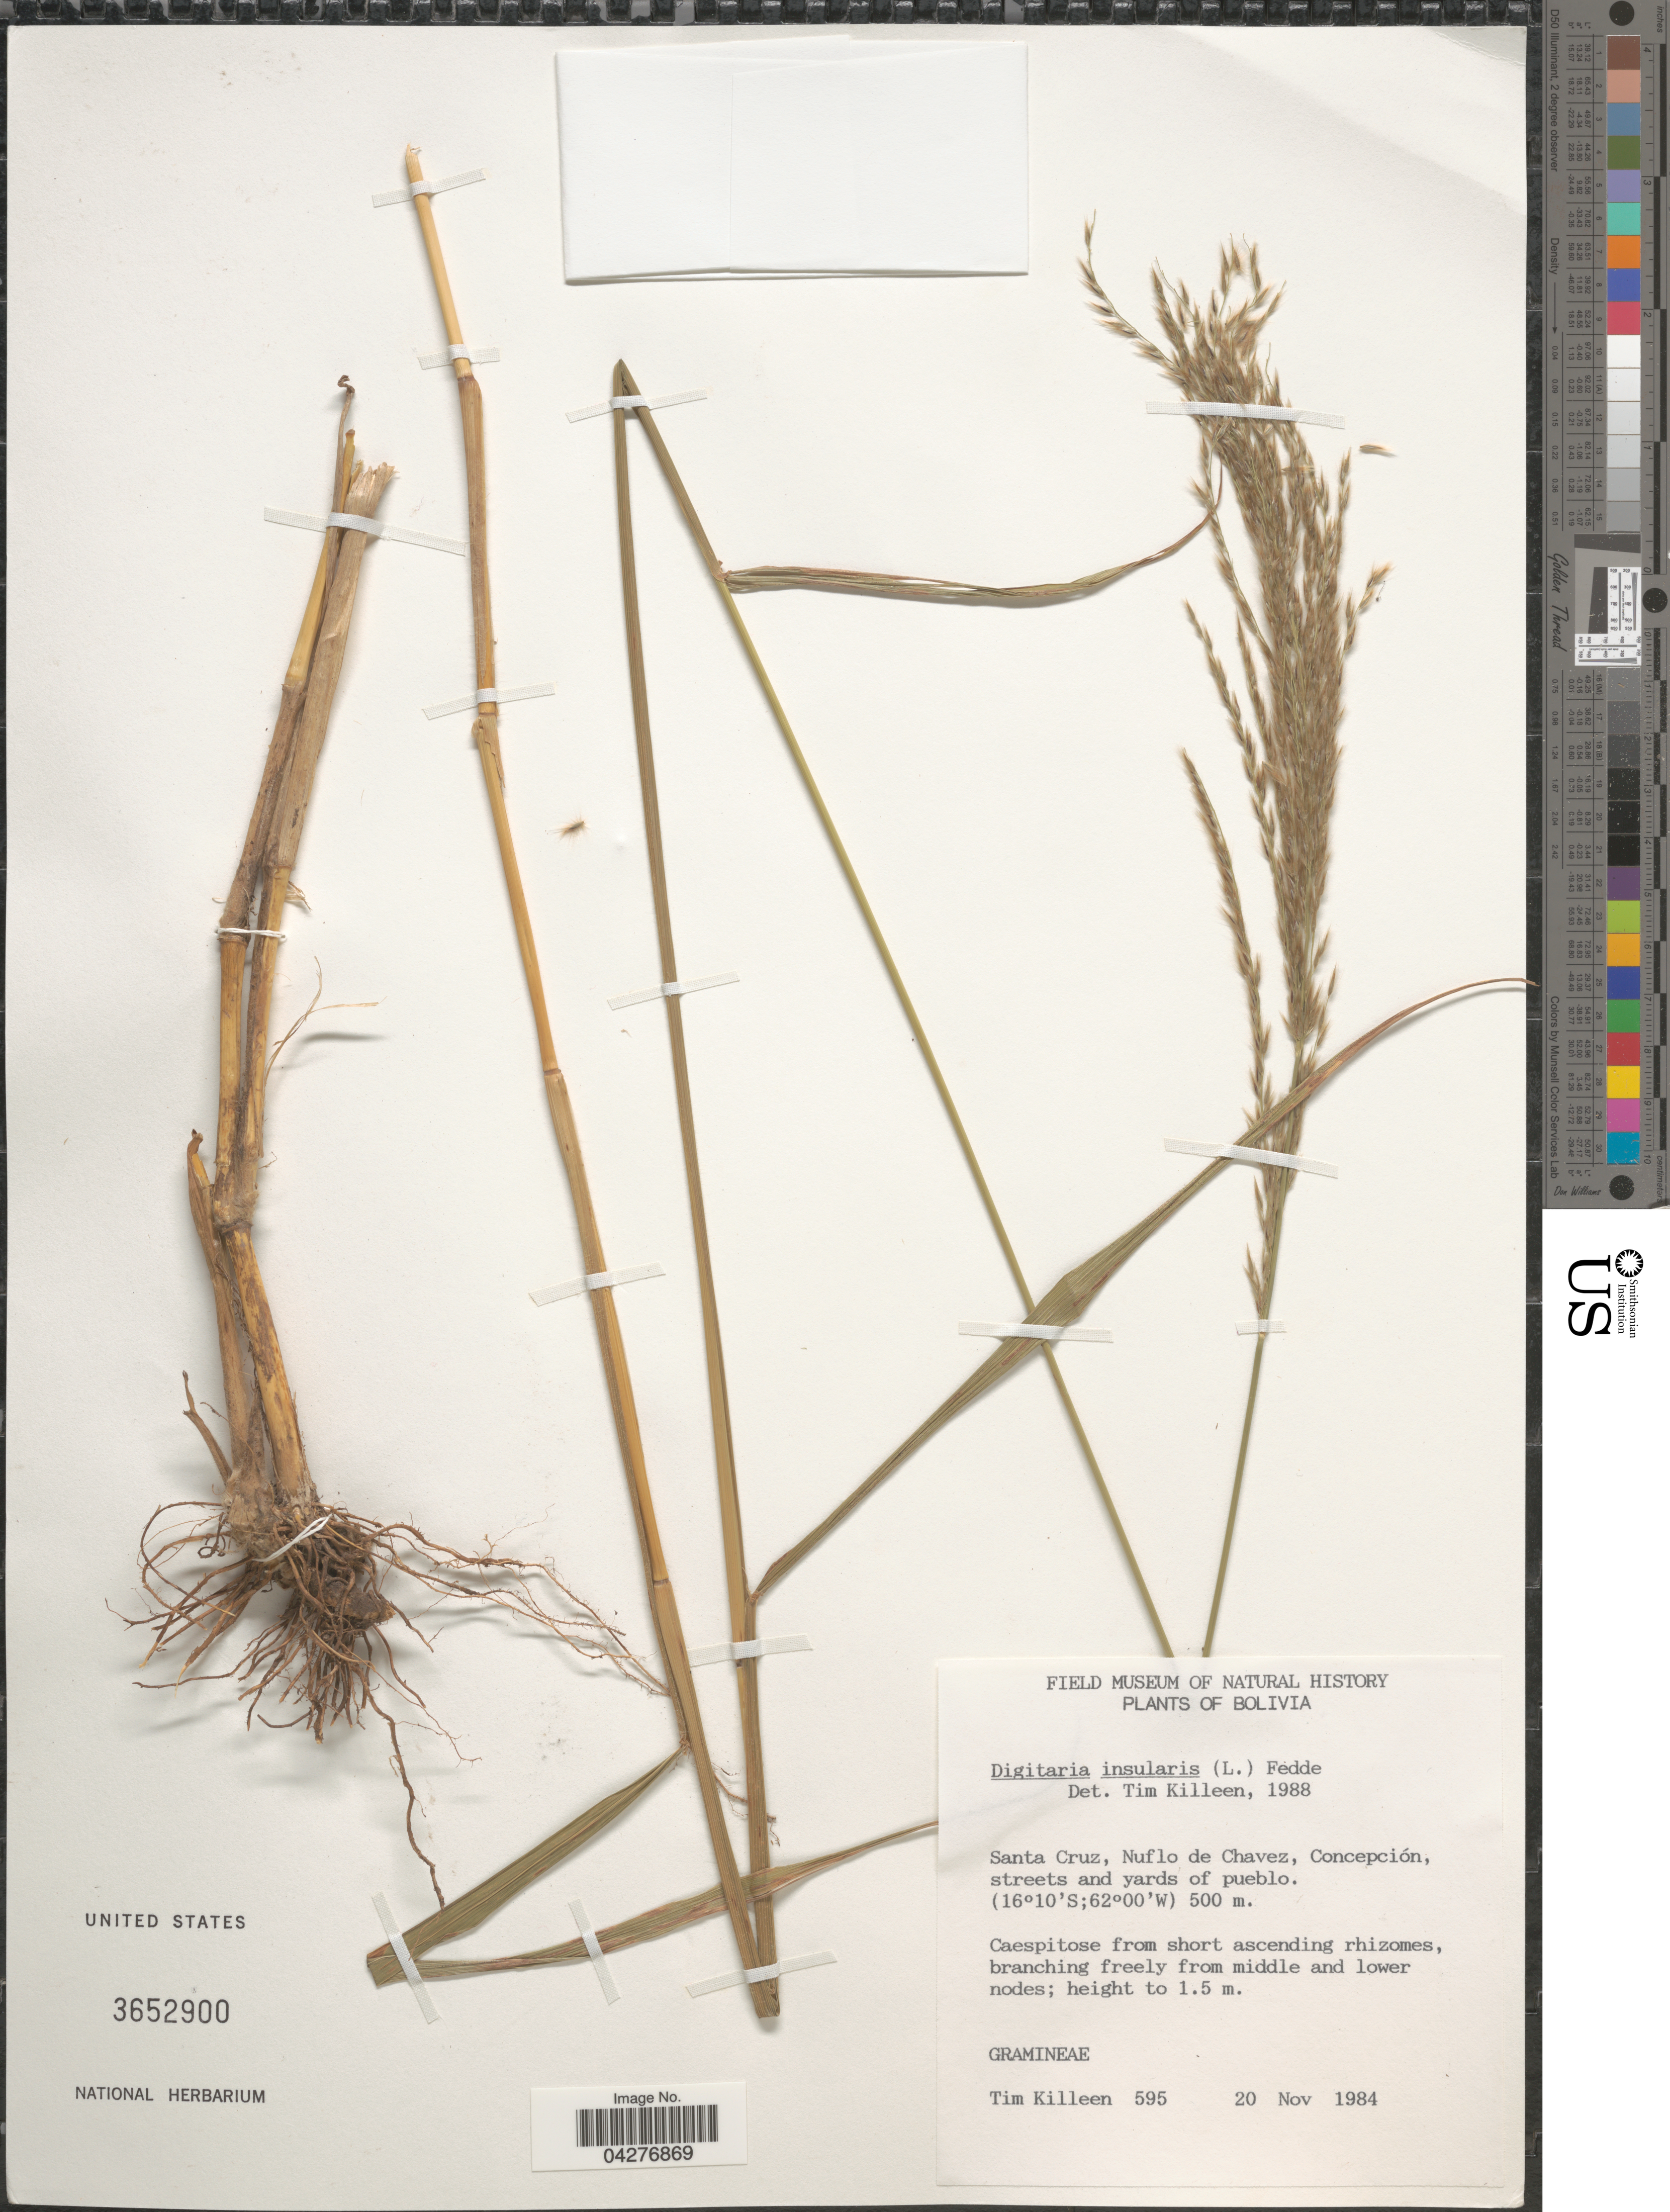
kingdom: Plantae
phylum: Tracheophyta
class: Liliopsida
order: Poales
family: Poaceae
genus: Digitaria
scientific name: Digitaria insularis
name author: (L.) Fedde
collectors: T. J. Killeen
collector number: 595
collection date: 1984-11-20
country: Bolivia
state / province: Santa Cruz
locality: Nuflo de Chavez, Concepción, streets and yards of pueblo.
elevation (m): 500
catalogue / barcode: US 3652900